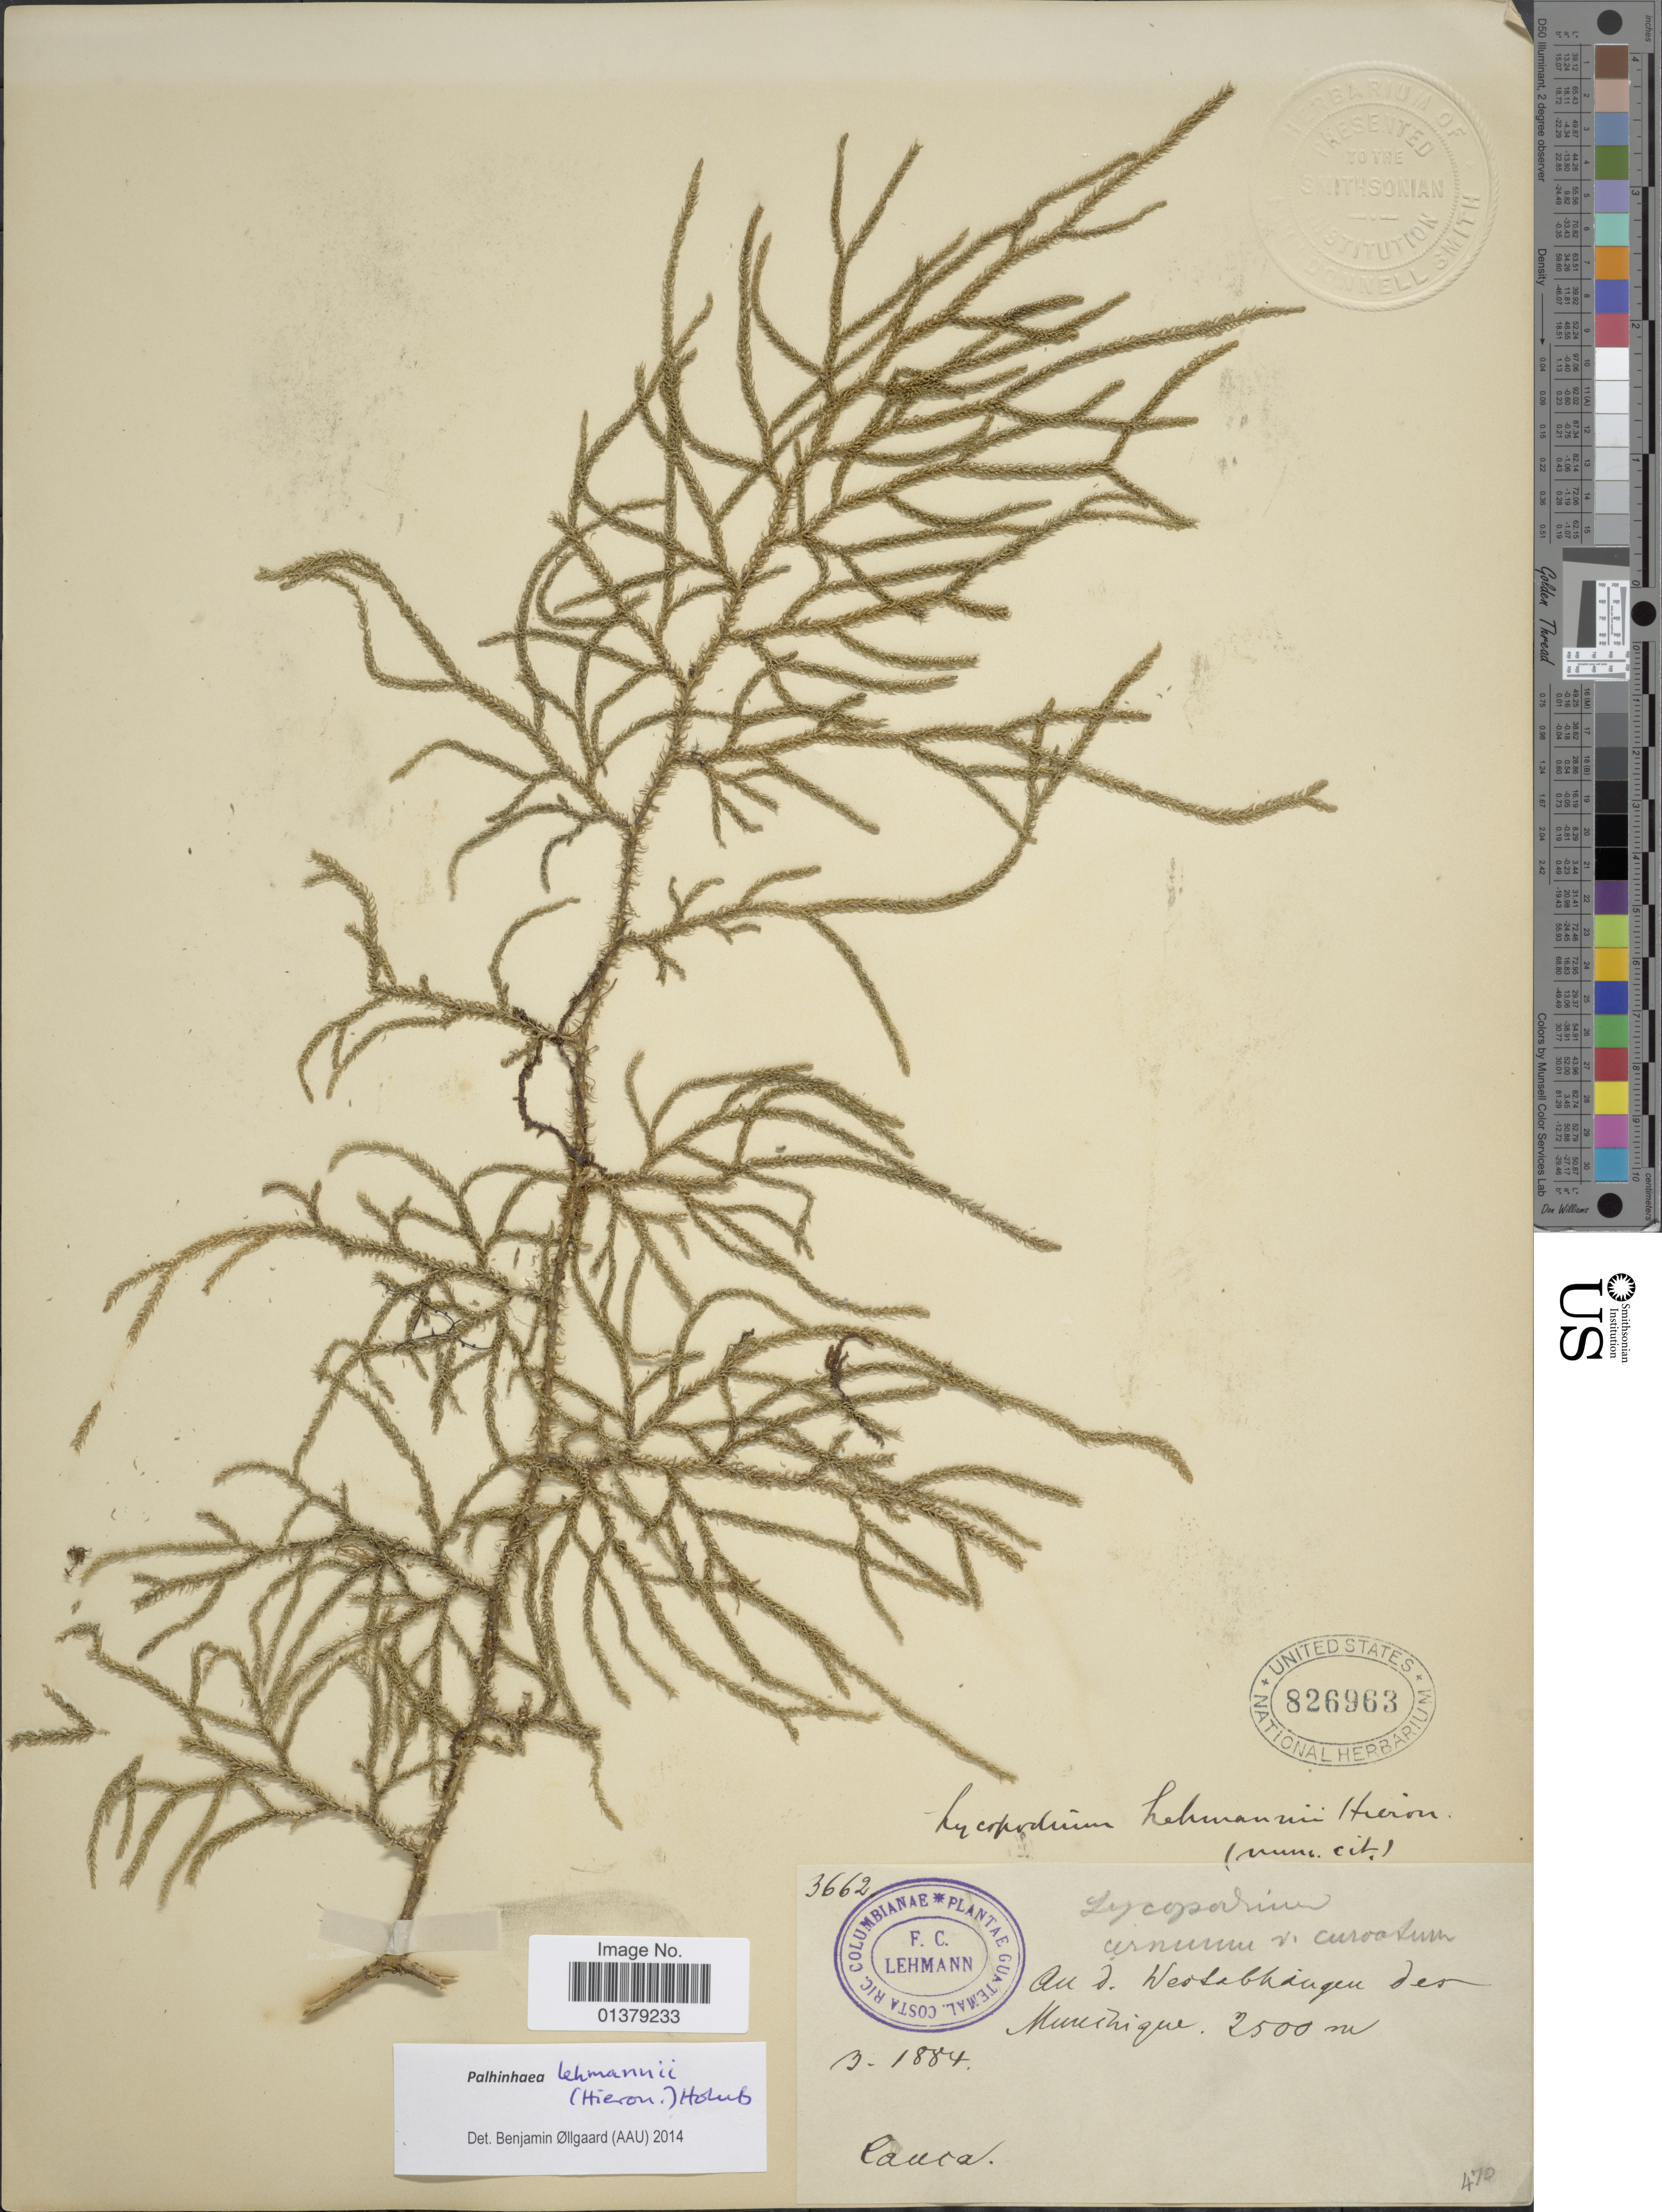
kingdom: Plantae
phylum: Tracheophyta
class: Lycopodiopsida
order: Lycopodiales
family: Lycopodiaceae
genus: Palhinhaea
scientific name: Palhinhaea lehmannii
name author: (Hieron.) Holub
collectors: F. C. Lehmann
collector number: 3662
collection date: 1884-03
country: Colombia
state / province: Cauca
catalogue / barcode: US 826963